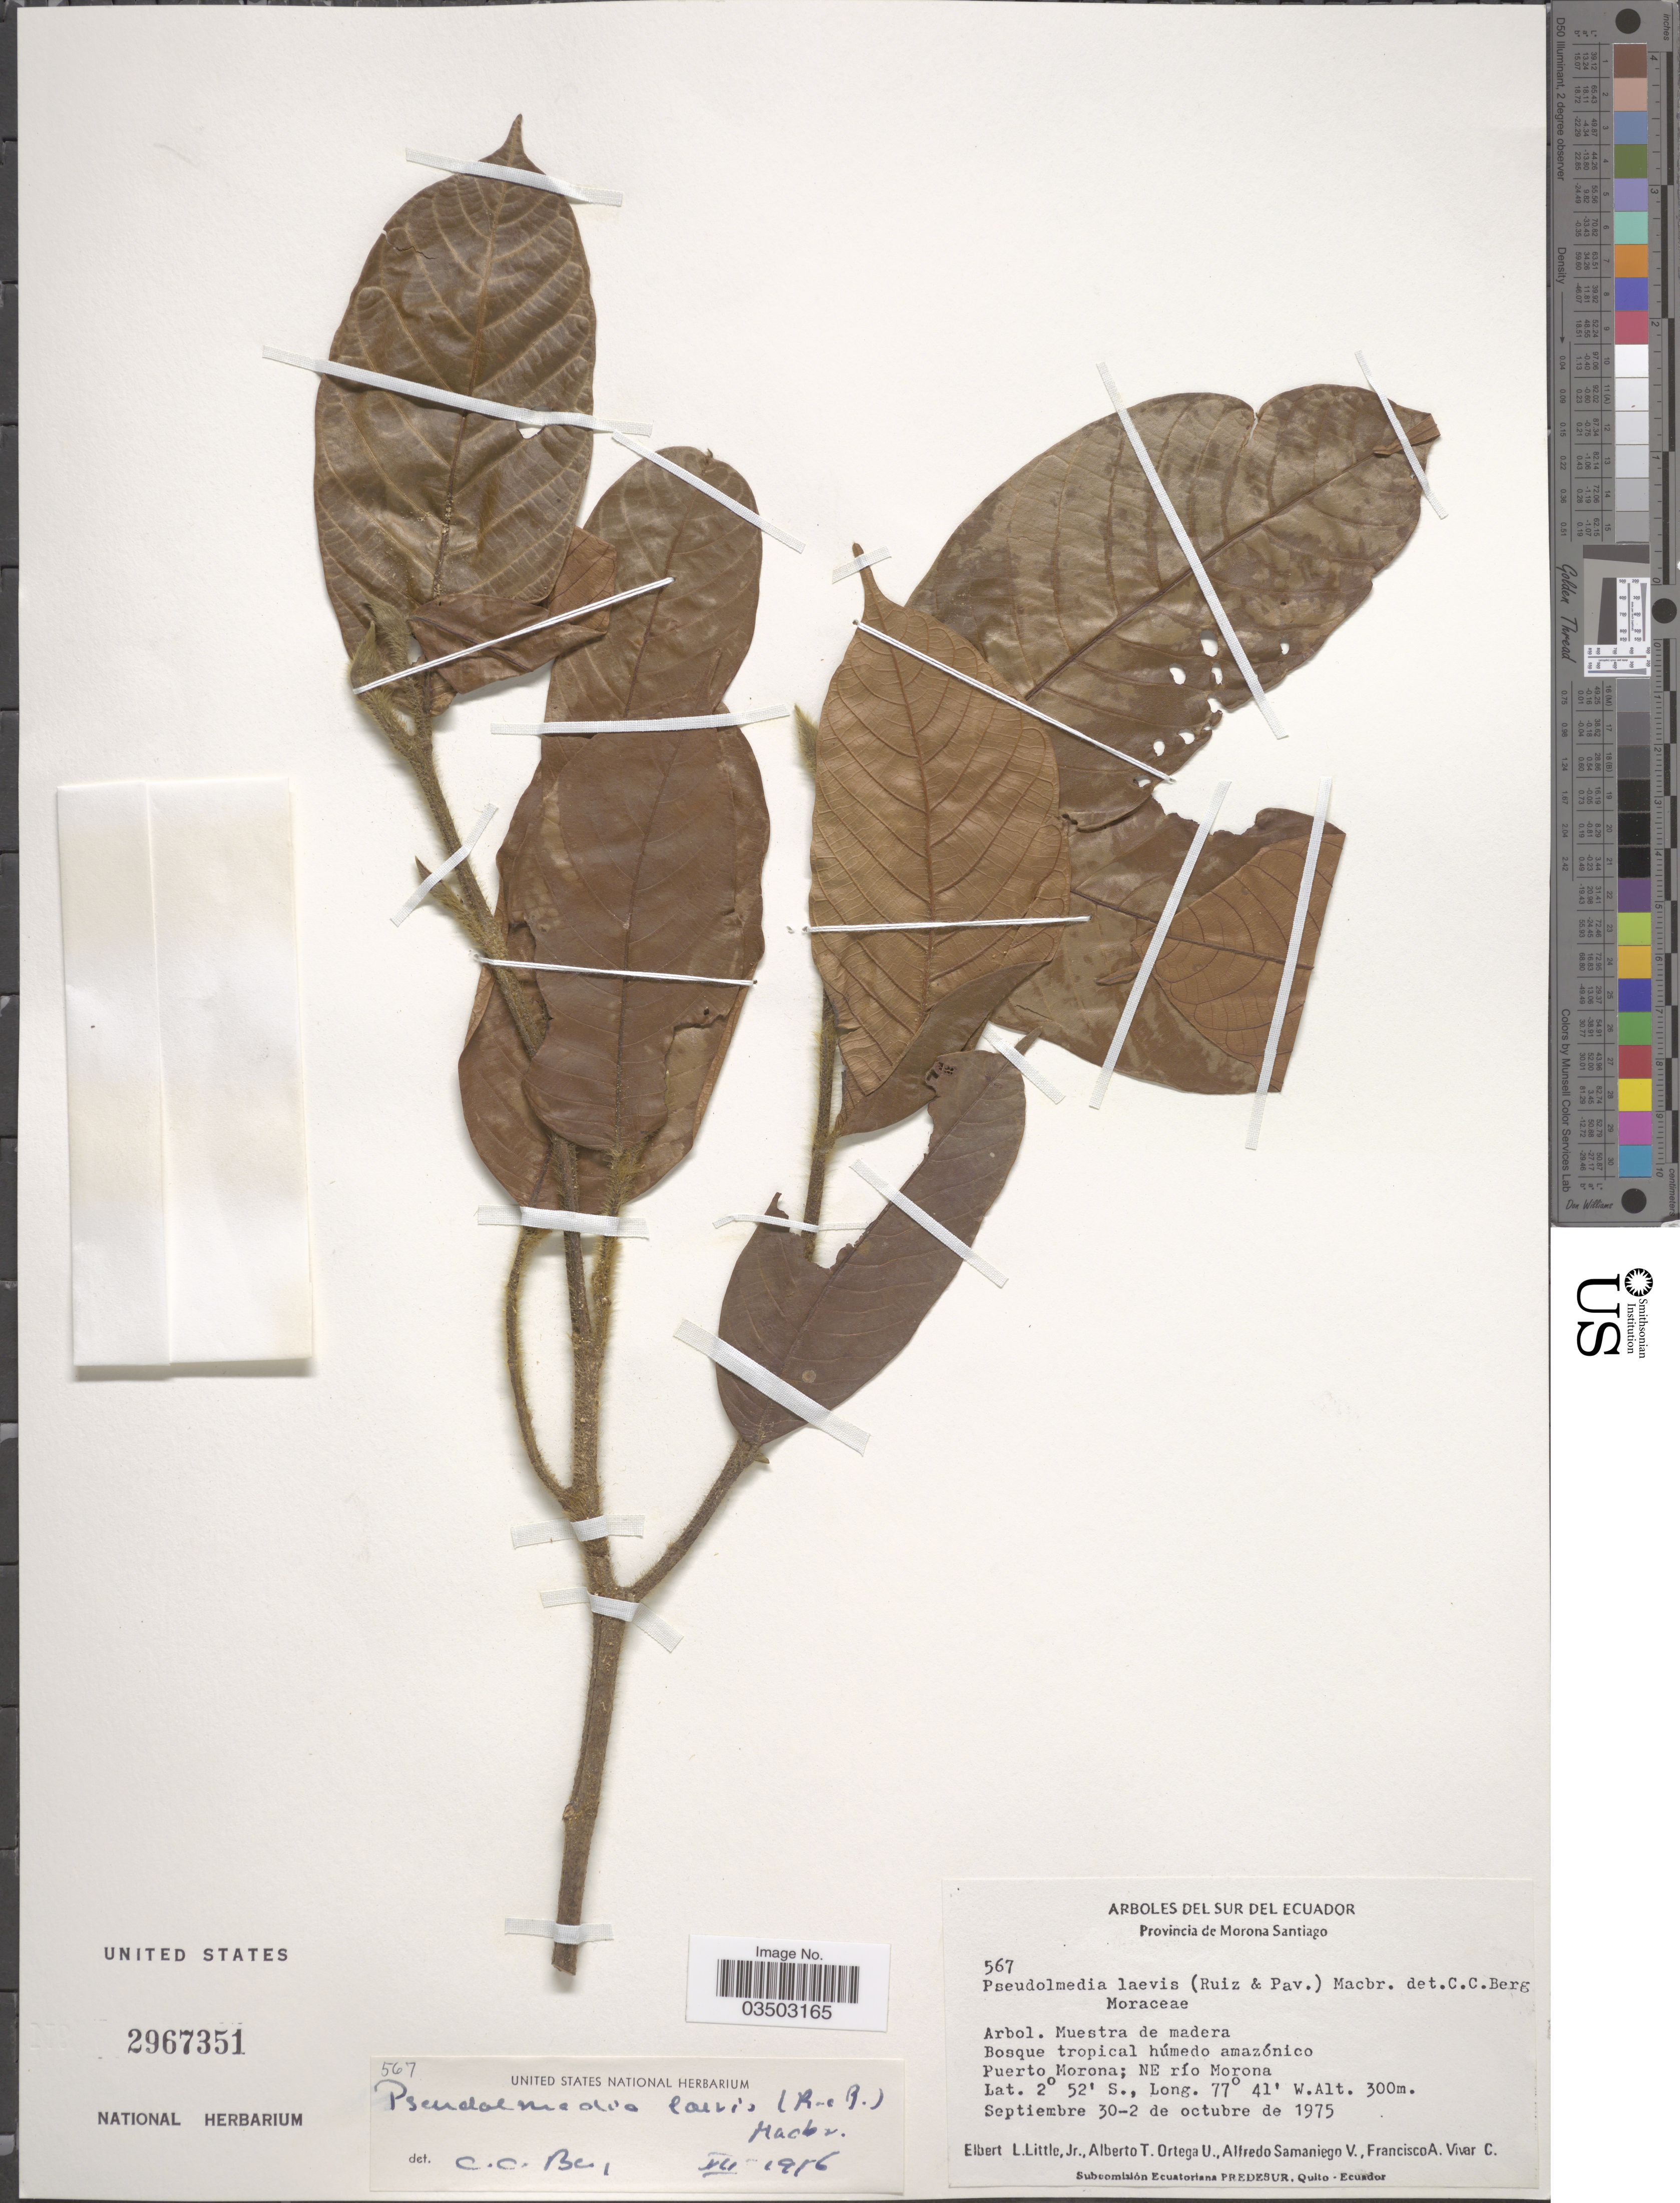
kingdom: Plantae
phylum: Tracheophyta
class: Magnoliopsida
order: Rosales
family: Moraceae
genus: Pseudolmedia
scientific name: Pseudolmedia laevis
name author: (Ruiz & Pav.) J.F. Macbr.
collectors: E. L. Little, A. T. Ortega U., A. V. Samaniego & F. A. Vivar C.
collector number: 567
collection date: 1975-09-30/1975-10-02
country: Ecuador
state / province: Morona-Santiago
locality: Sur del Ecuador. Puerto Morona; NE río Morona.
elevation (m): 300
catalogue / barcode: US 2967351